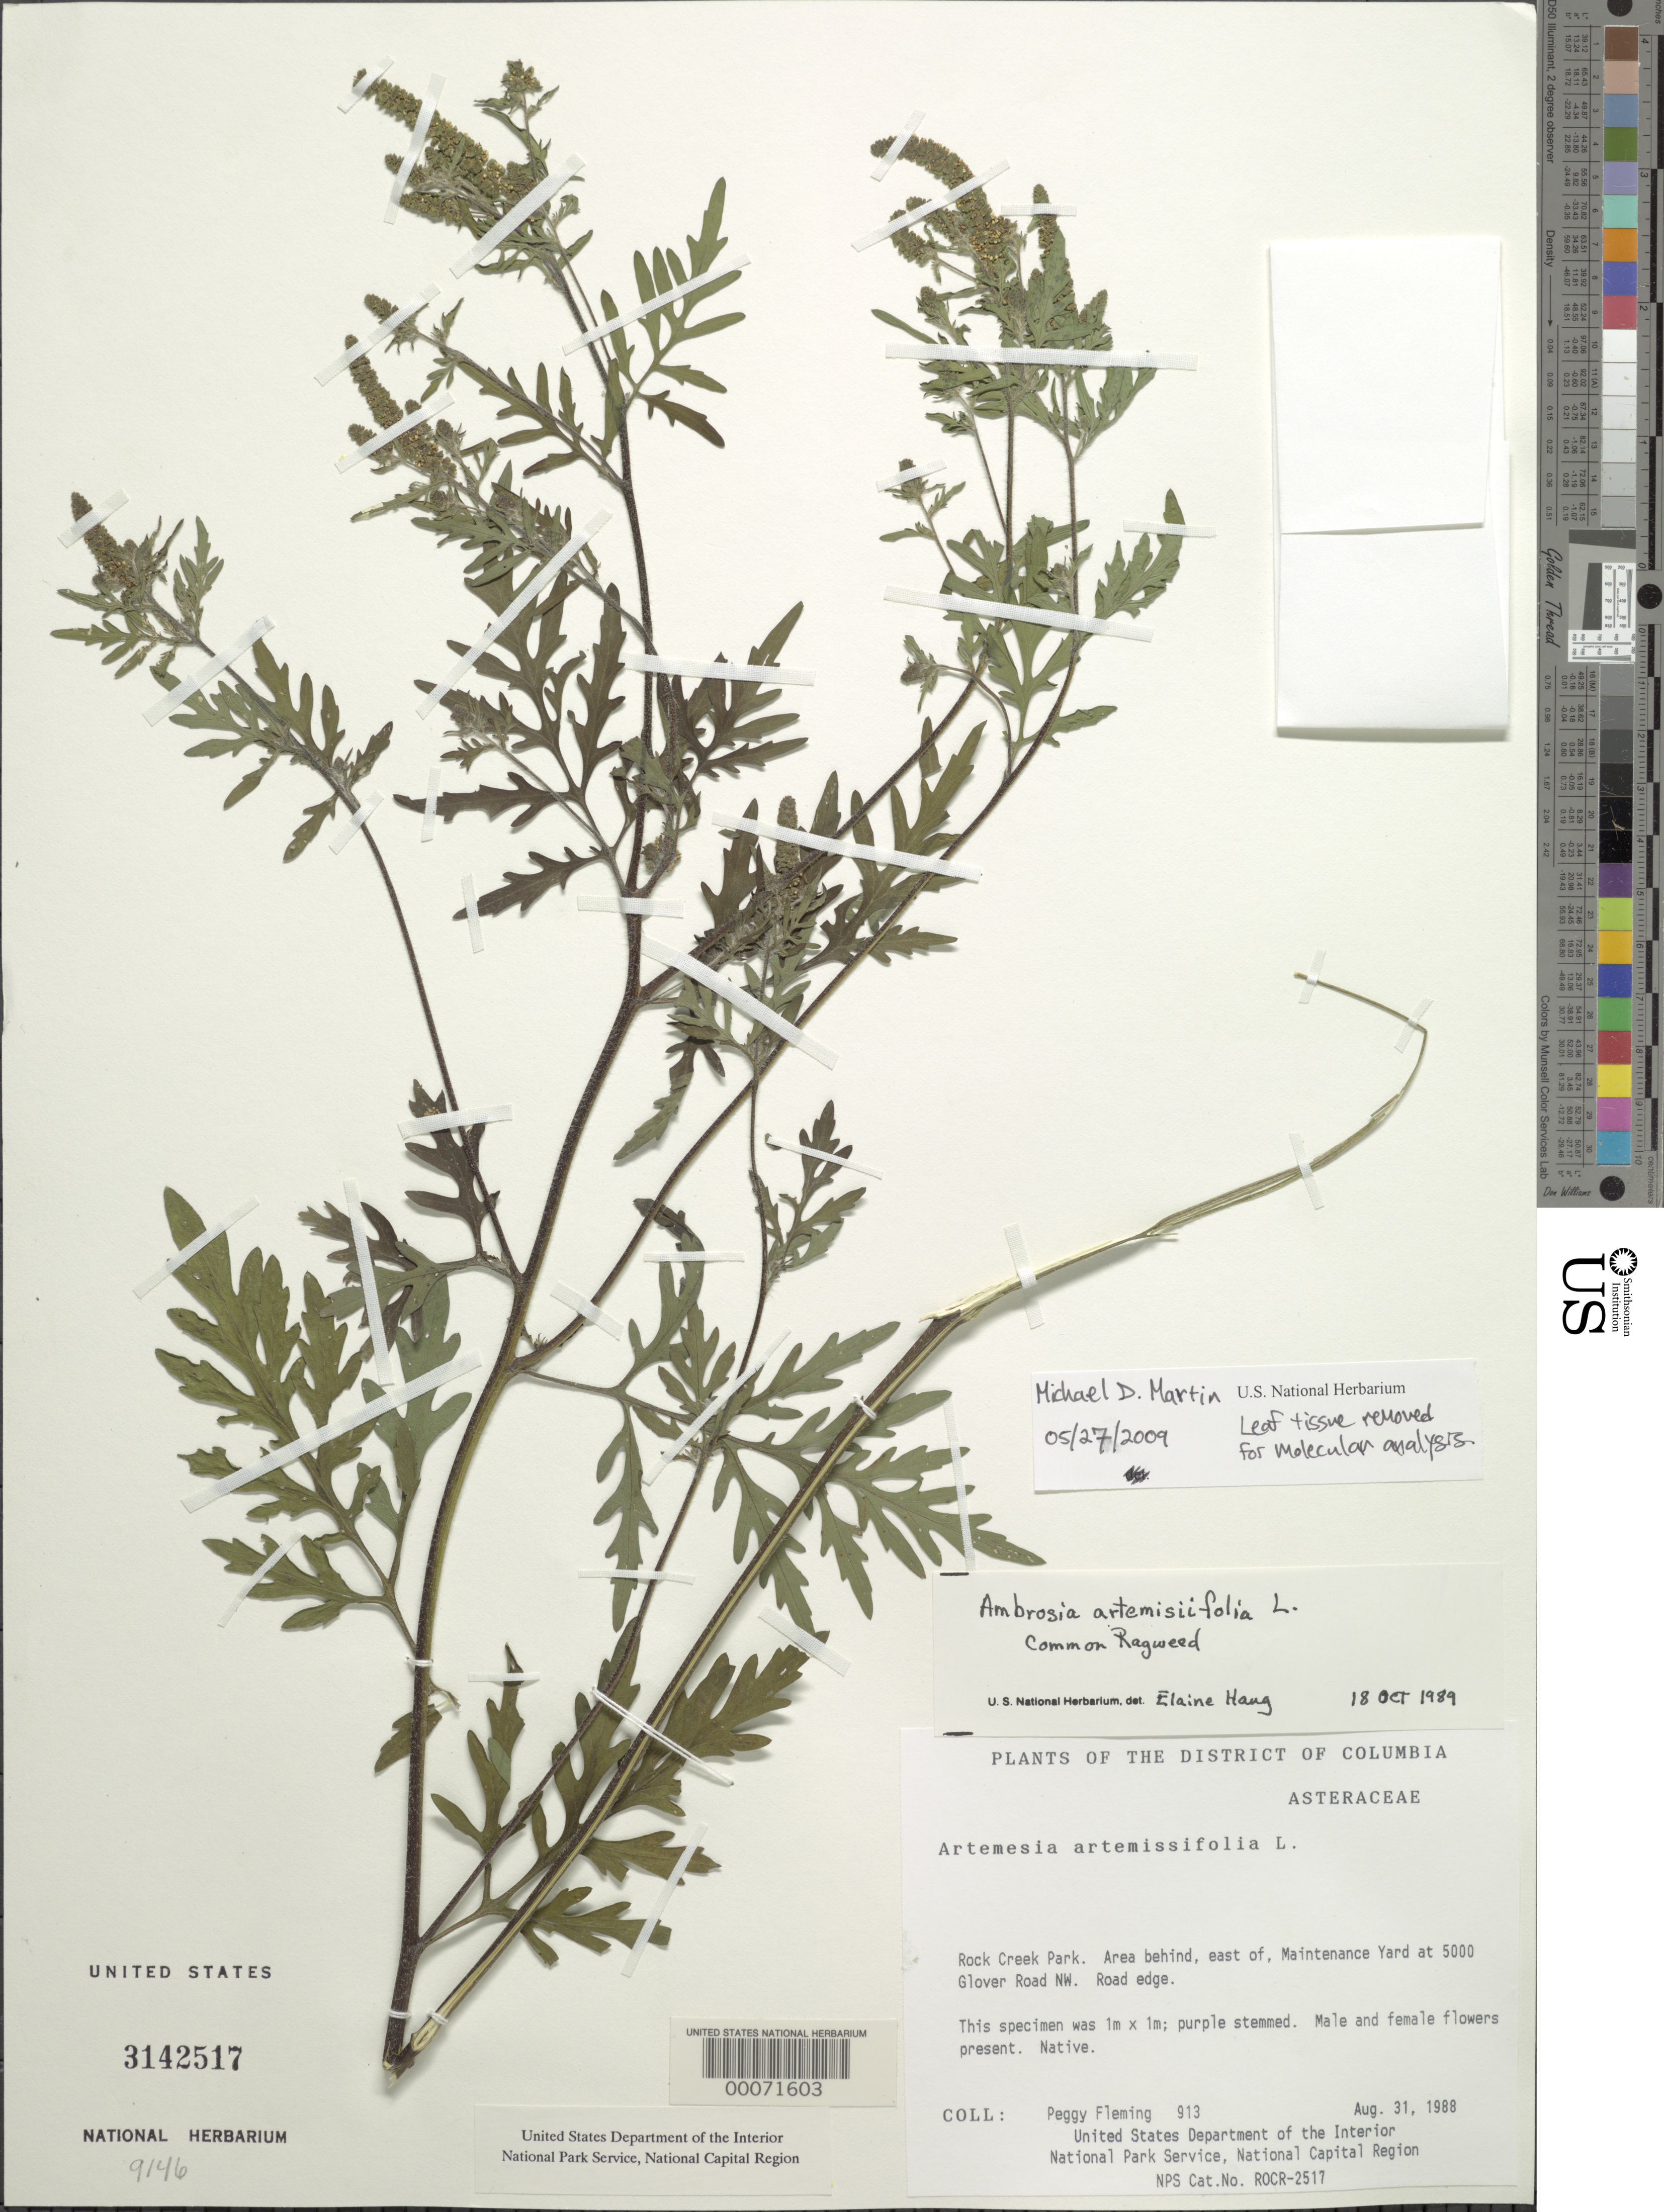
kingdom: Plantae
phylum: Tracheophyta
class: Magnoliopsida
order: Asterales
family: Asteraceae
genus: Ambrosia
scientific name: Ambrosia artemisiifolia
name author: L.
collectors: P. Fleming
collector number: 913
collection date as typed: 31 Aug 1988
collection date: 1988-08-31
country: United States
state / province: District of Columbia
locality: Rock Creek Park, E of maintenance yard at 5000 Glover Road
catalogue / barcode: US 3142517